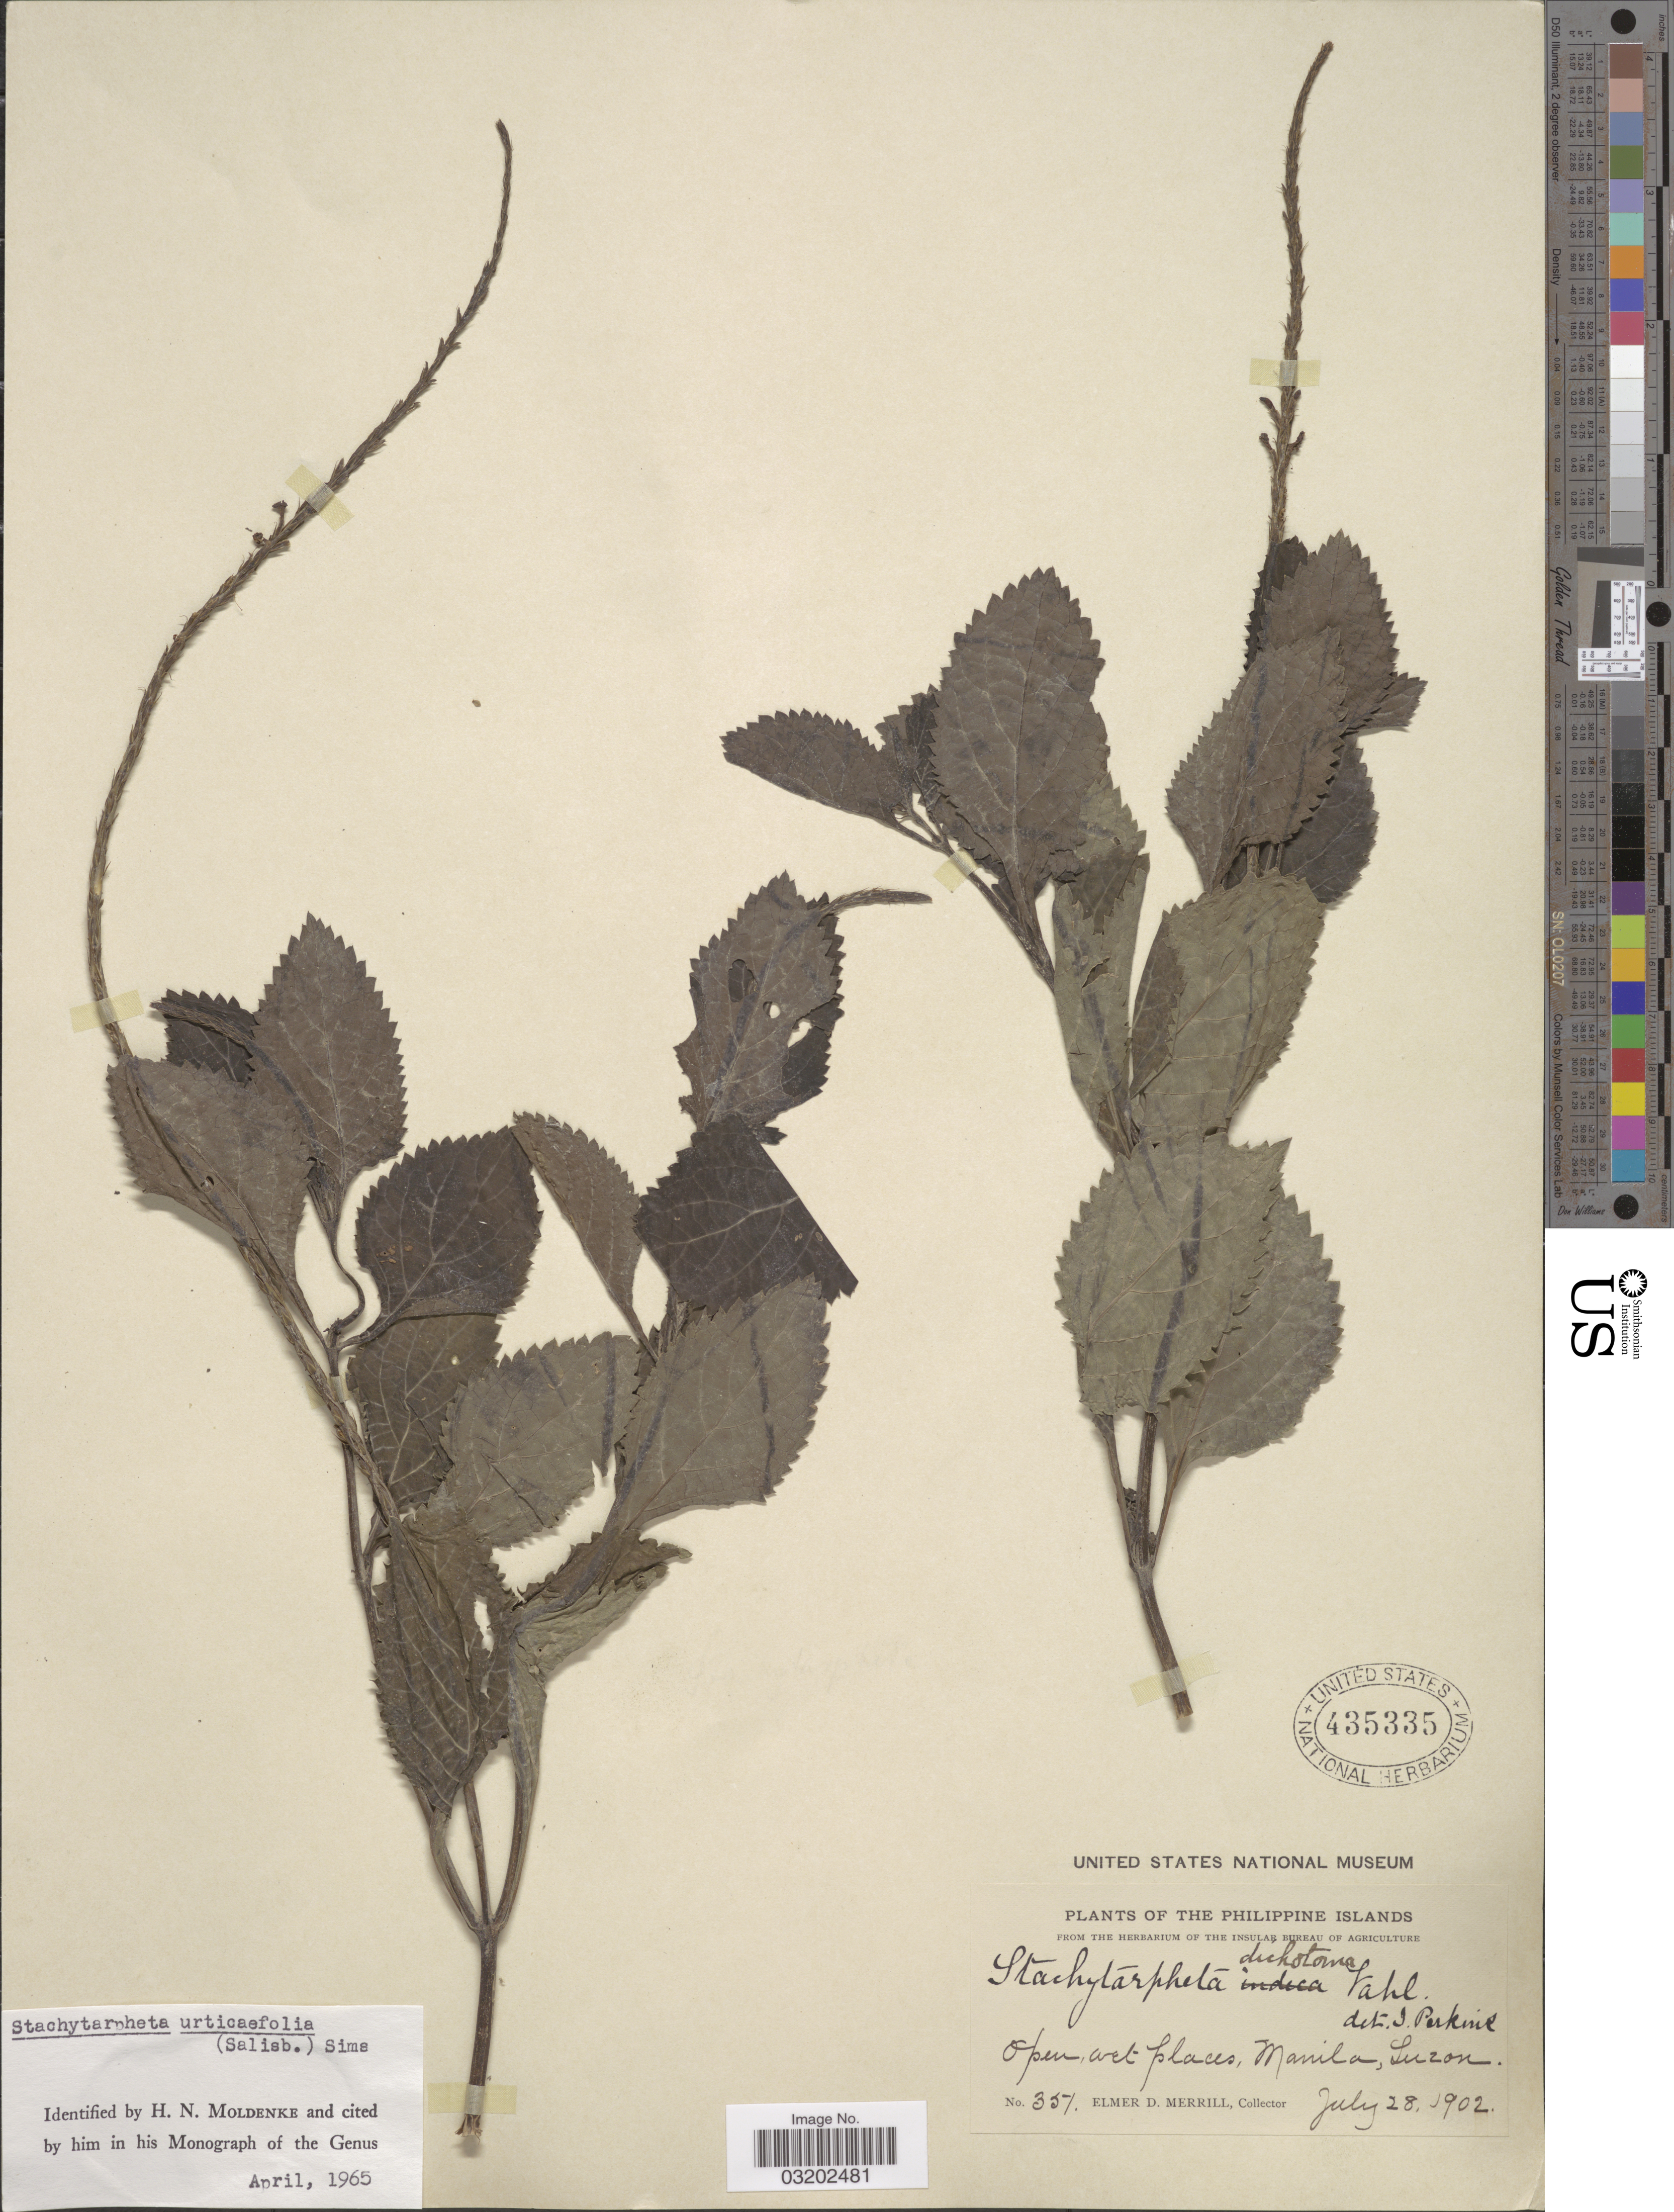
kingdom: Plantae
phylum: Tracheophyta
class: Magnoliopsida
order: Lamiales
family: Verbenaceae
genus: Stachytarpheta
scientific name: Stachytarpheta urticifolia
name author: Sims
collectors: E. D. Merrill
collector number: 351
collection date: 1902-07-28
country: Philippines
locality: Manila, Luzon.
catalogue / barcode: US 435335